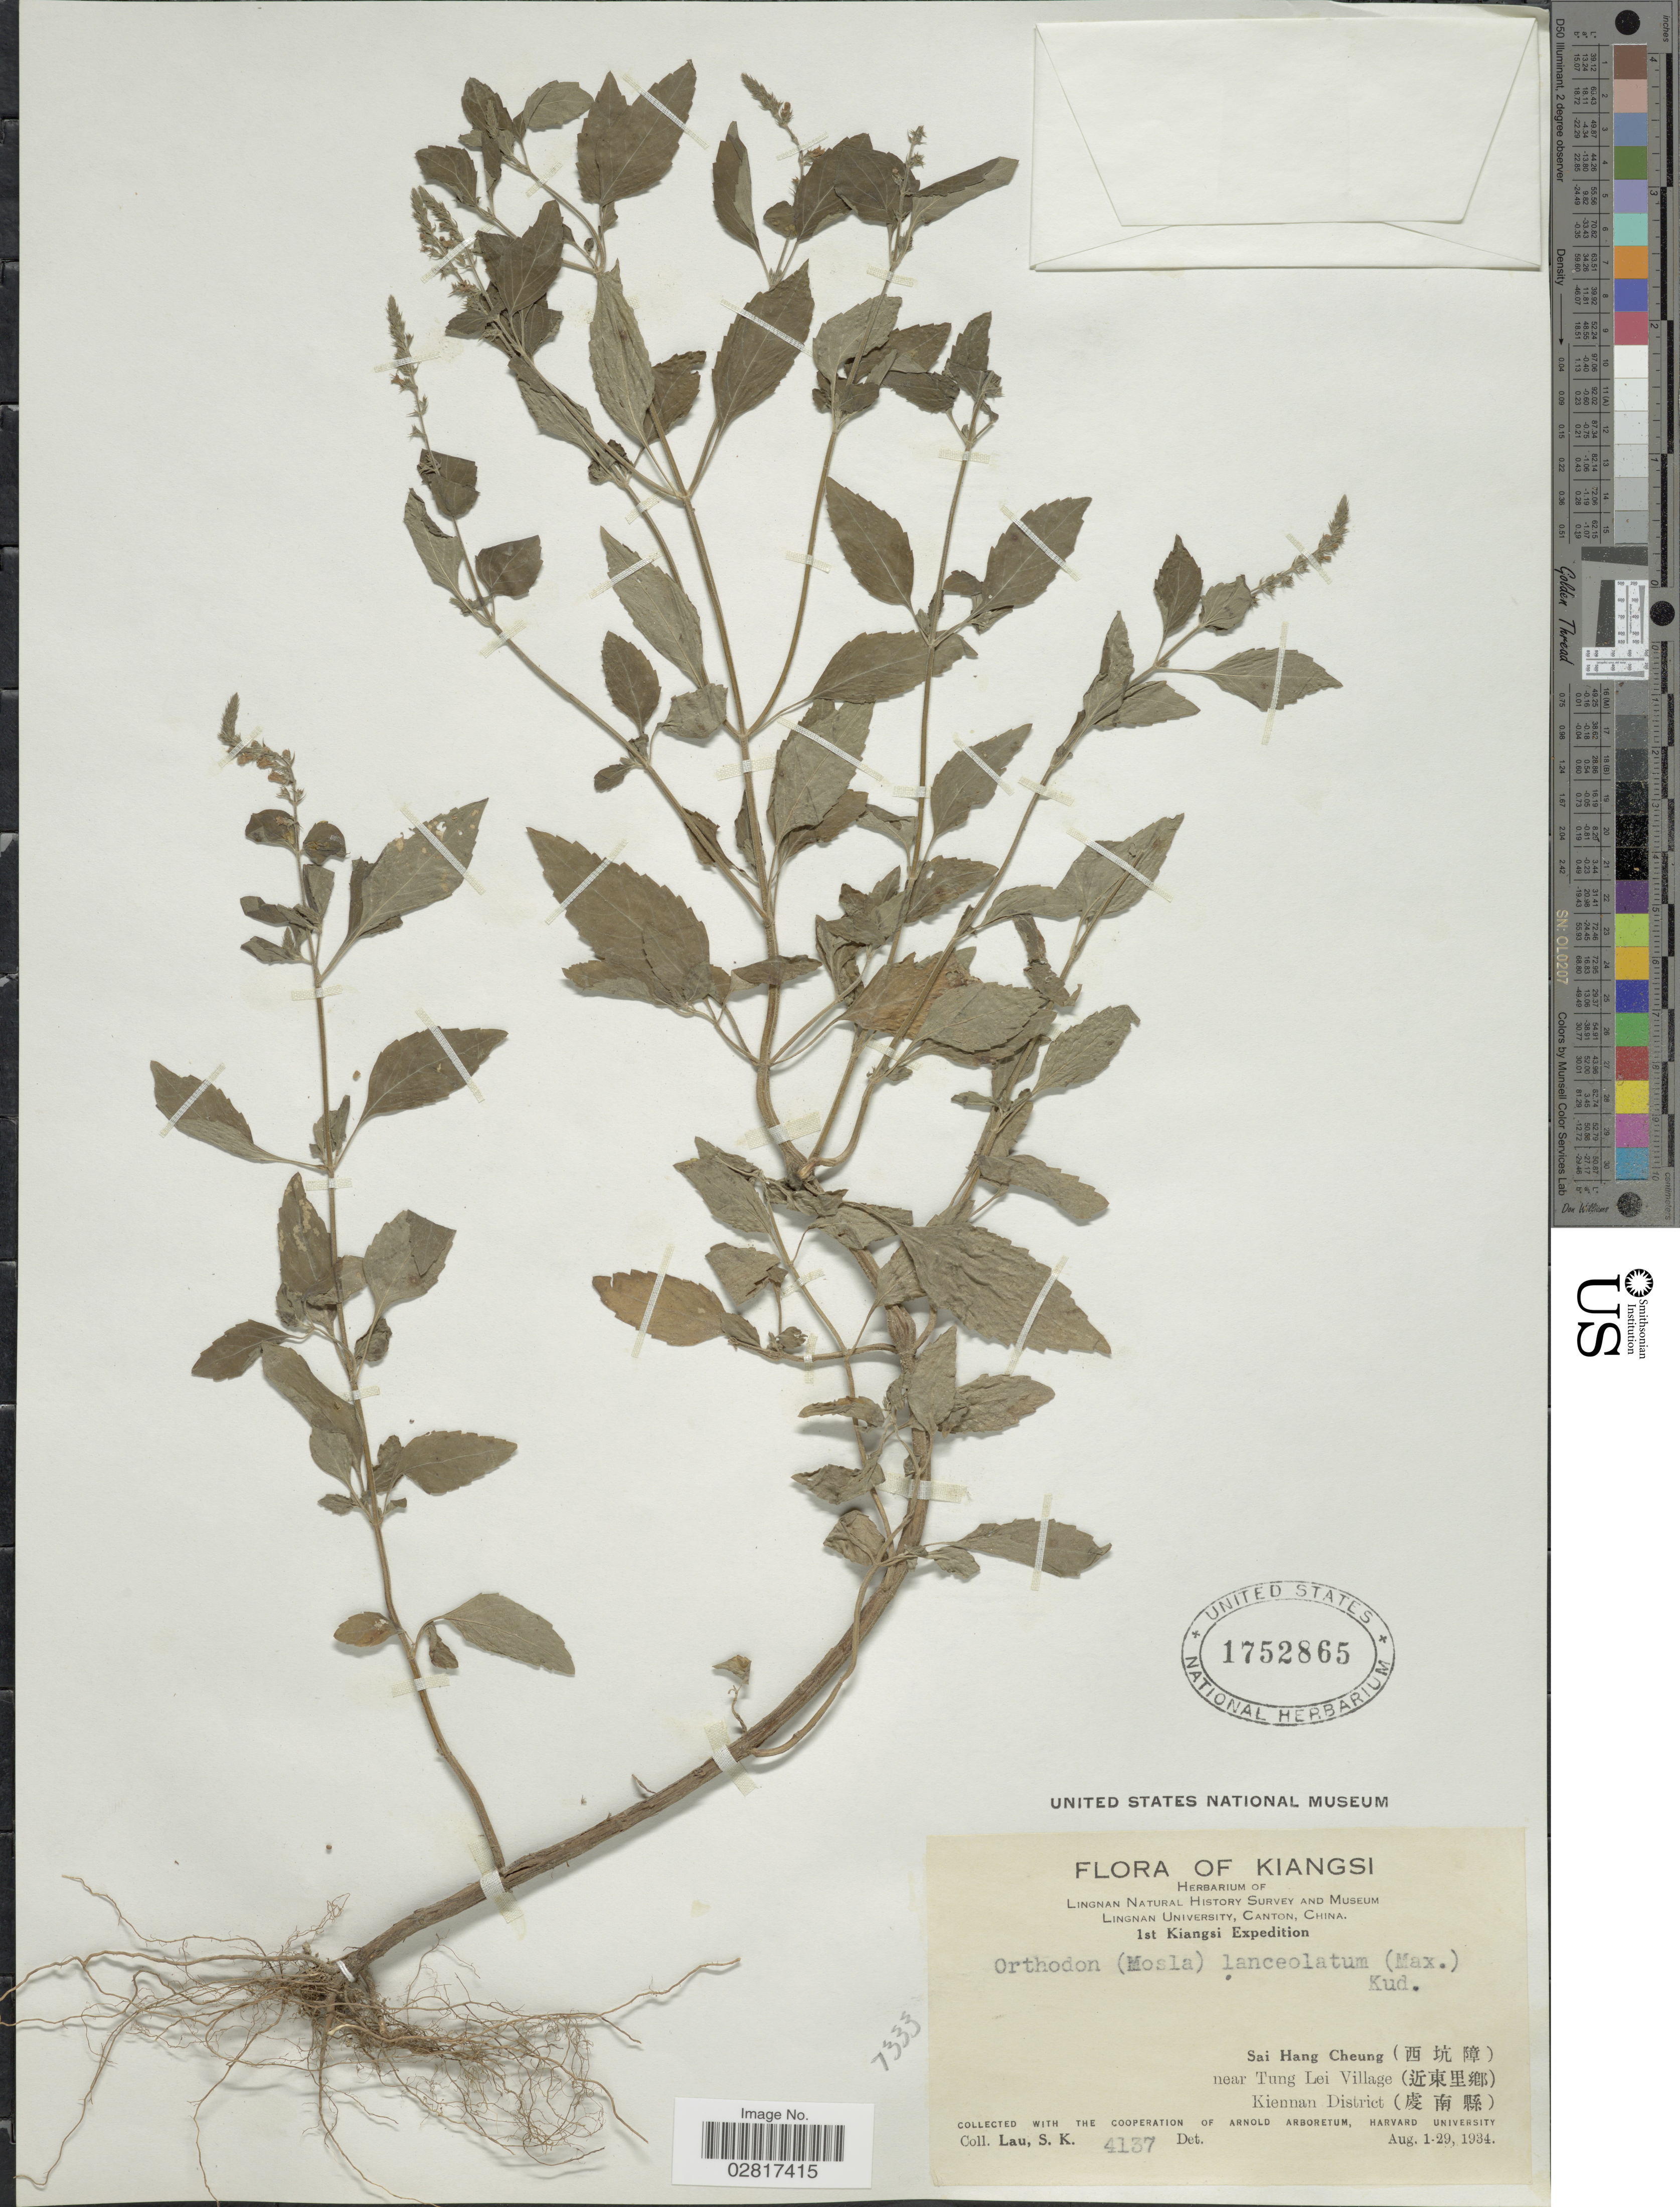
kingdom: Plantae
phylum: Tracheophyta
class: Magnoliopsida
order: Lamiales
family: Lamiaceae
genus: Mosla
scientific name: Mosla lanceolata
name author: (Benth.) Maxim.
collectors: S. K. Lau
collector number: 4137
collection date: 1934-08-01/1934-08-29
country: China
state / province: Jiangxi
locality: Kiangsi. Sai Hai Cheung neur Tung Lei Village. Kiennan District.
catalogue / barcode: US 1752865